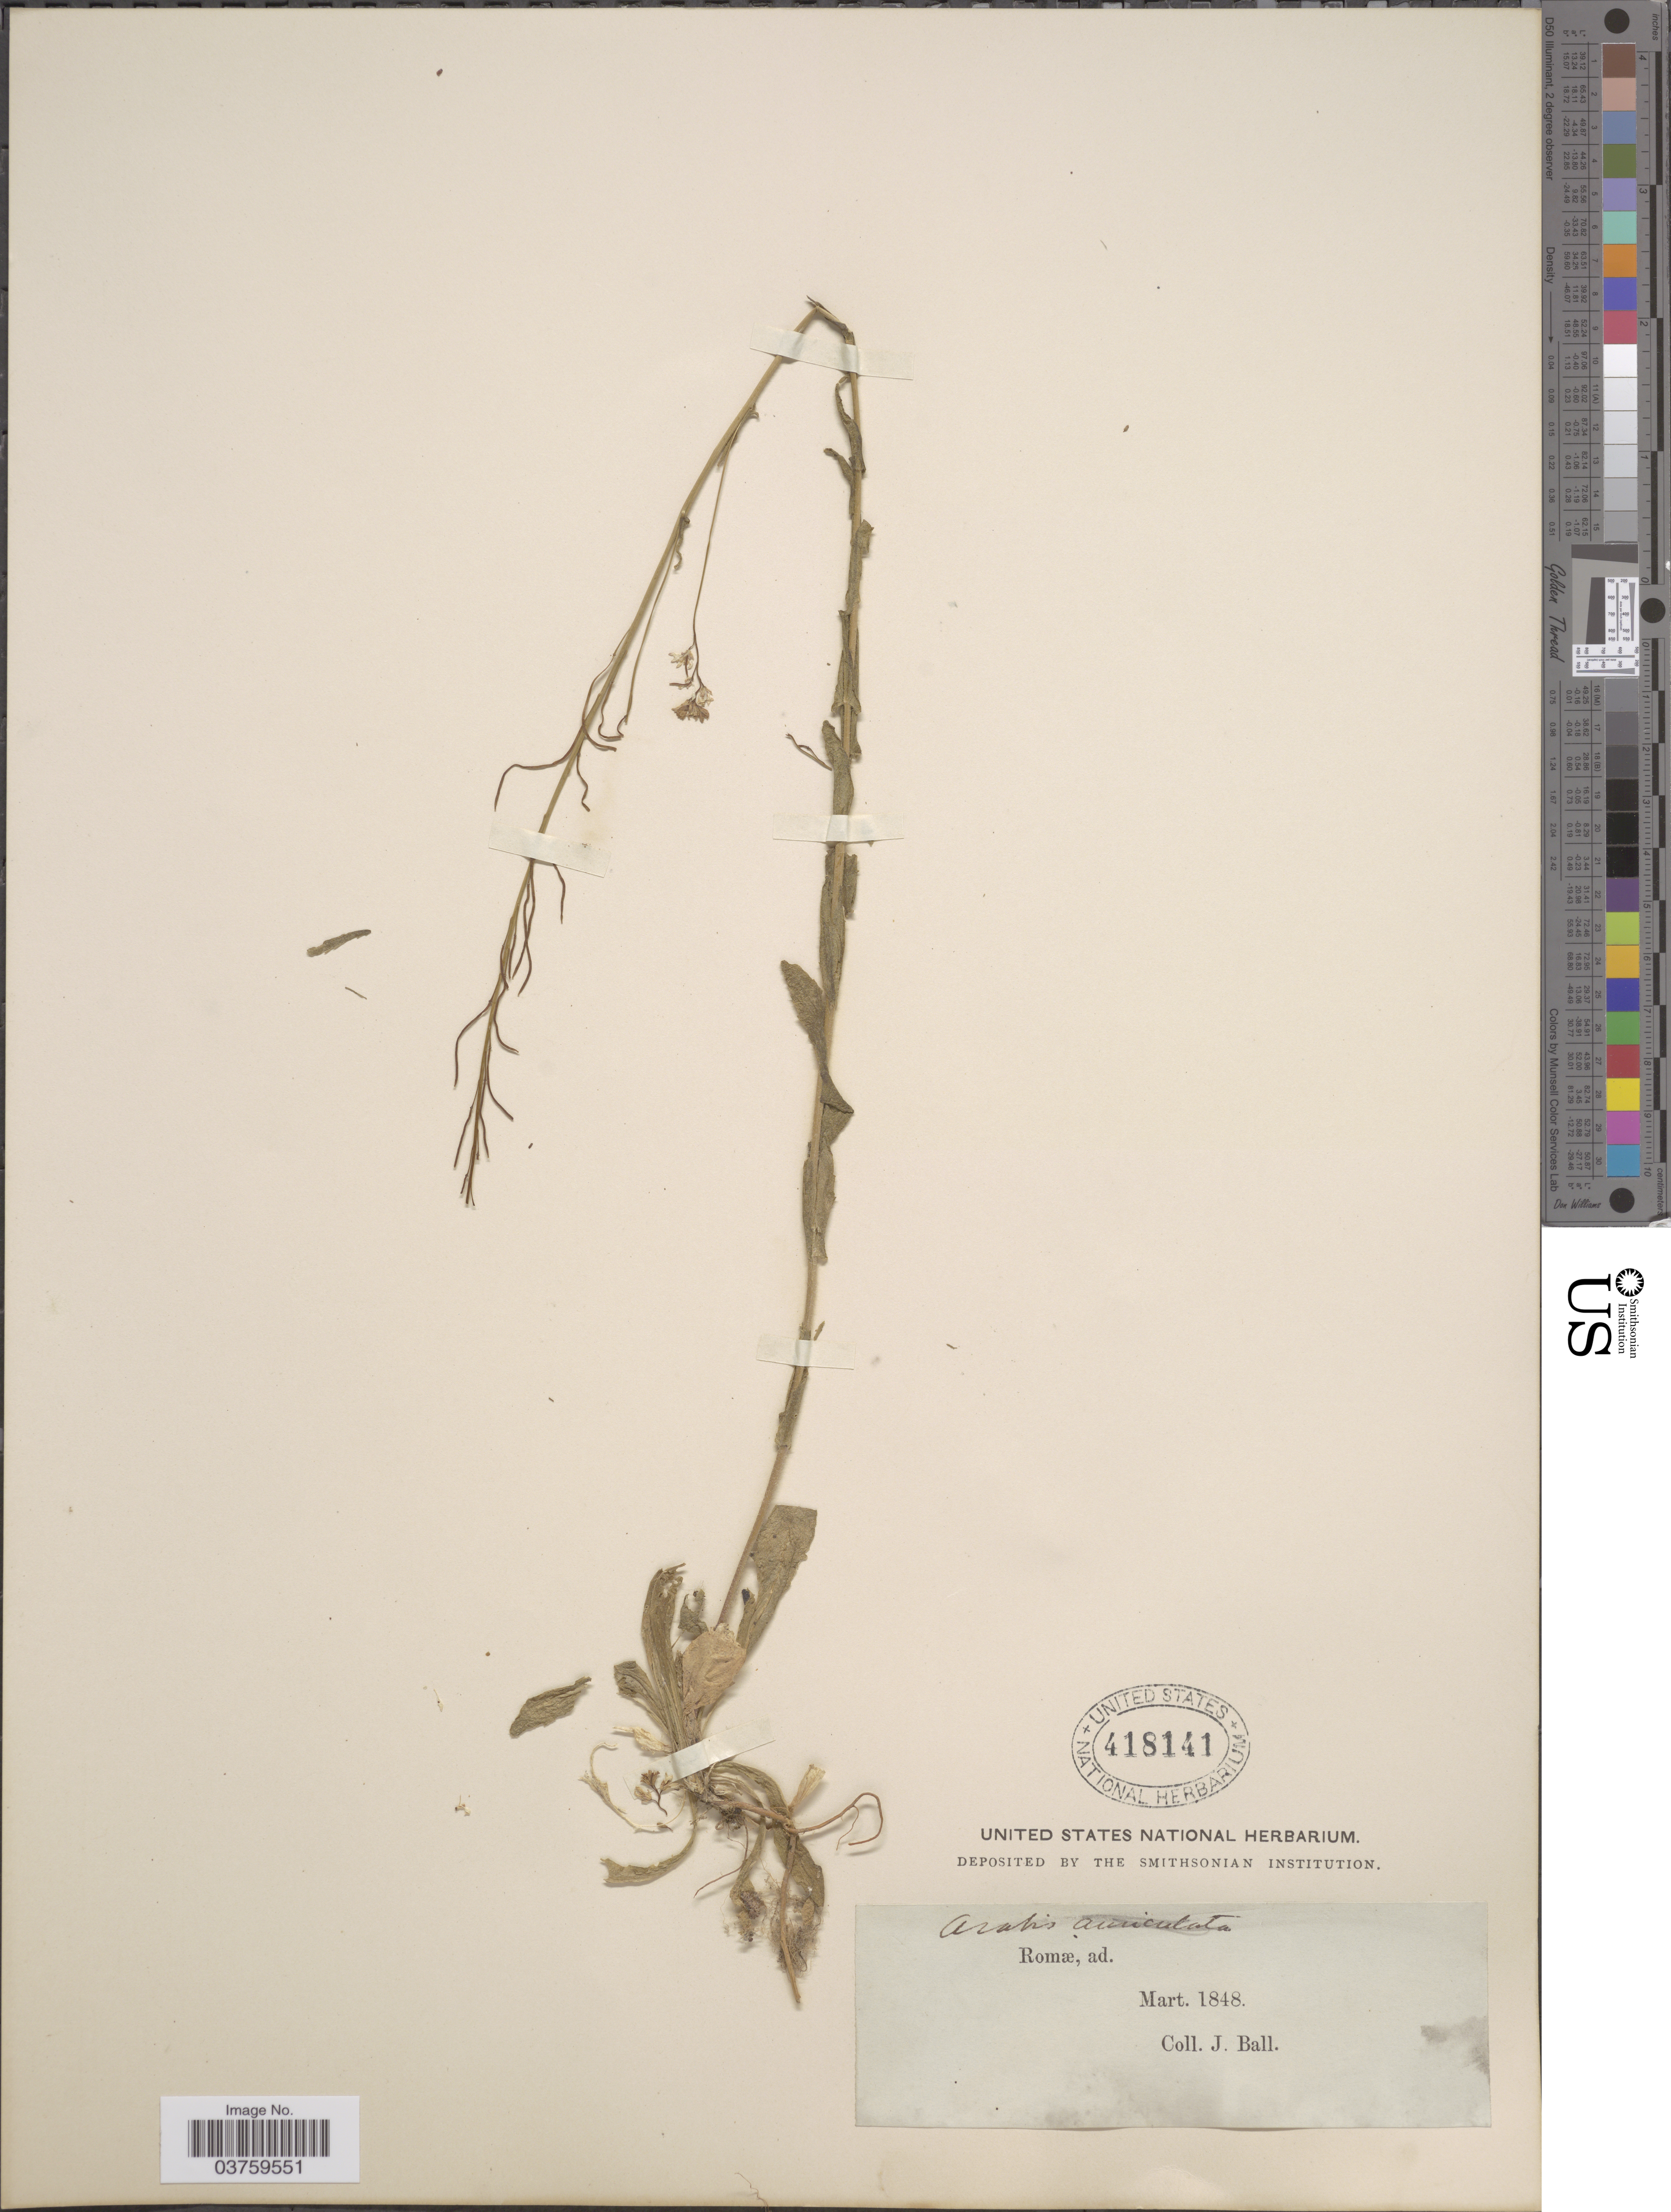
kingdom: Plantae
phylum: Tracheophyta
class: Magnoliopsida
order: Brassicales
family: Brassicaceae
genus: Arabis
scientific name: Arabis sp.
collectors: J. Ball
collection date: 1848-03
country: Italy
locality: Romæ, ad.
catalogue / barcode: US 418141